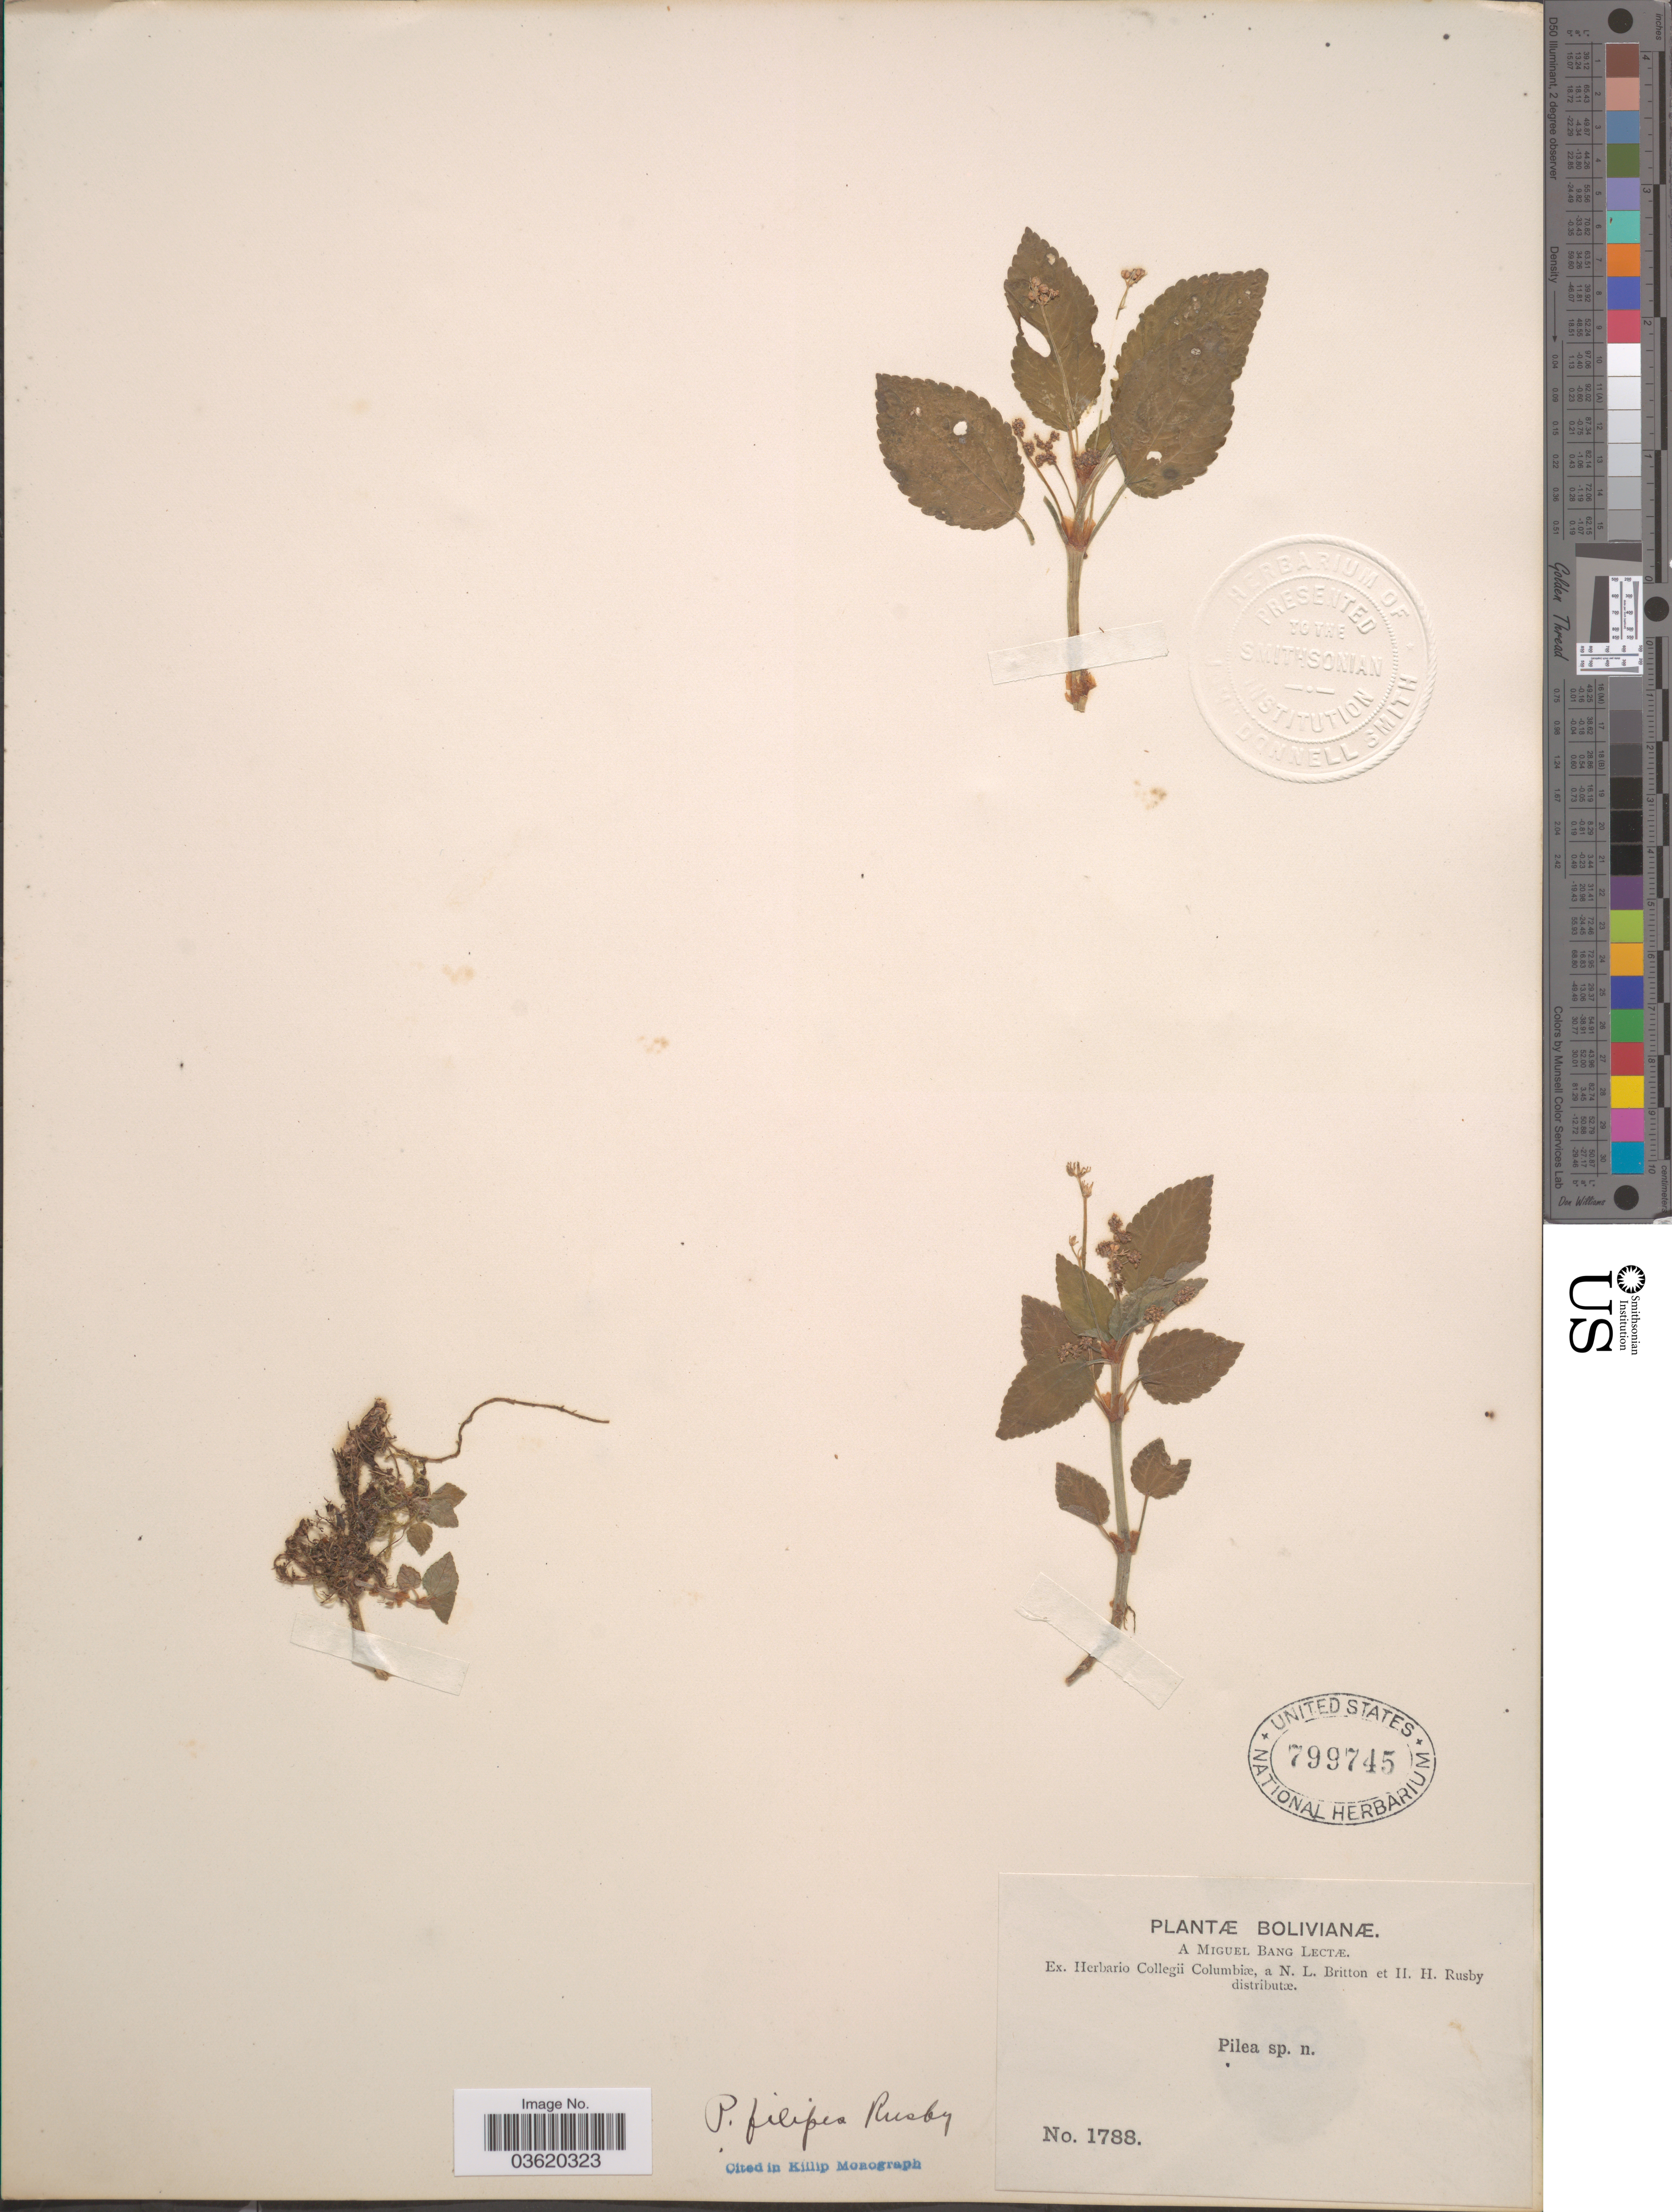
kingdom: Plantae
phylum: Tracheophyta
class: Magnoliopsida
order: Rosales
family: Urticaceae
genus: Pilea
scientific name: Pilea filipes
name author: (Griseb.) Urb.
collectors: M. Bang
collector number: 1788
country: Bolivia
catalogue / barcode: US 799745